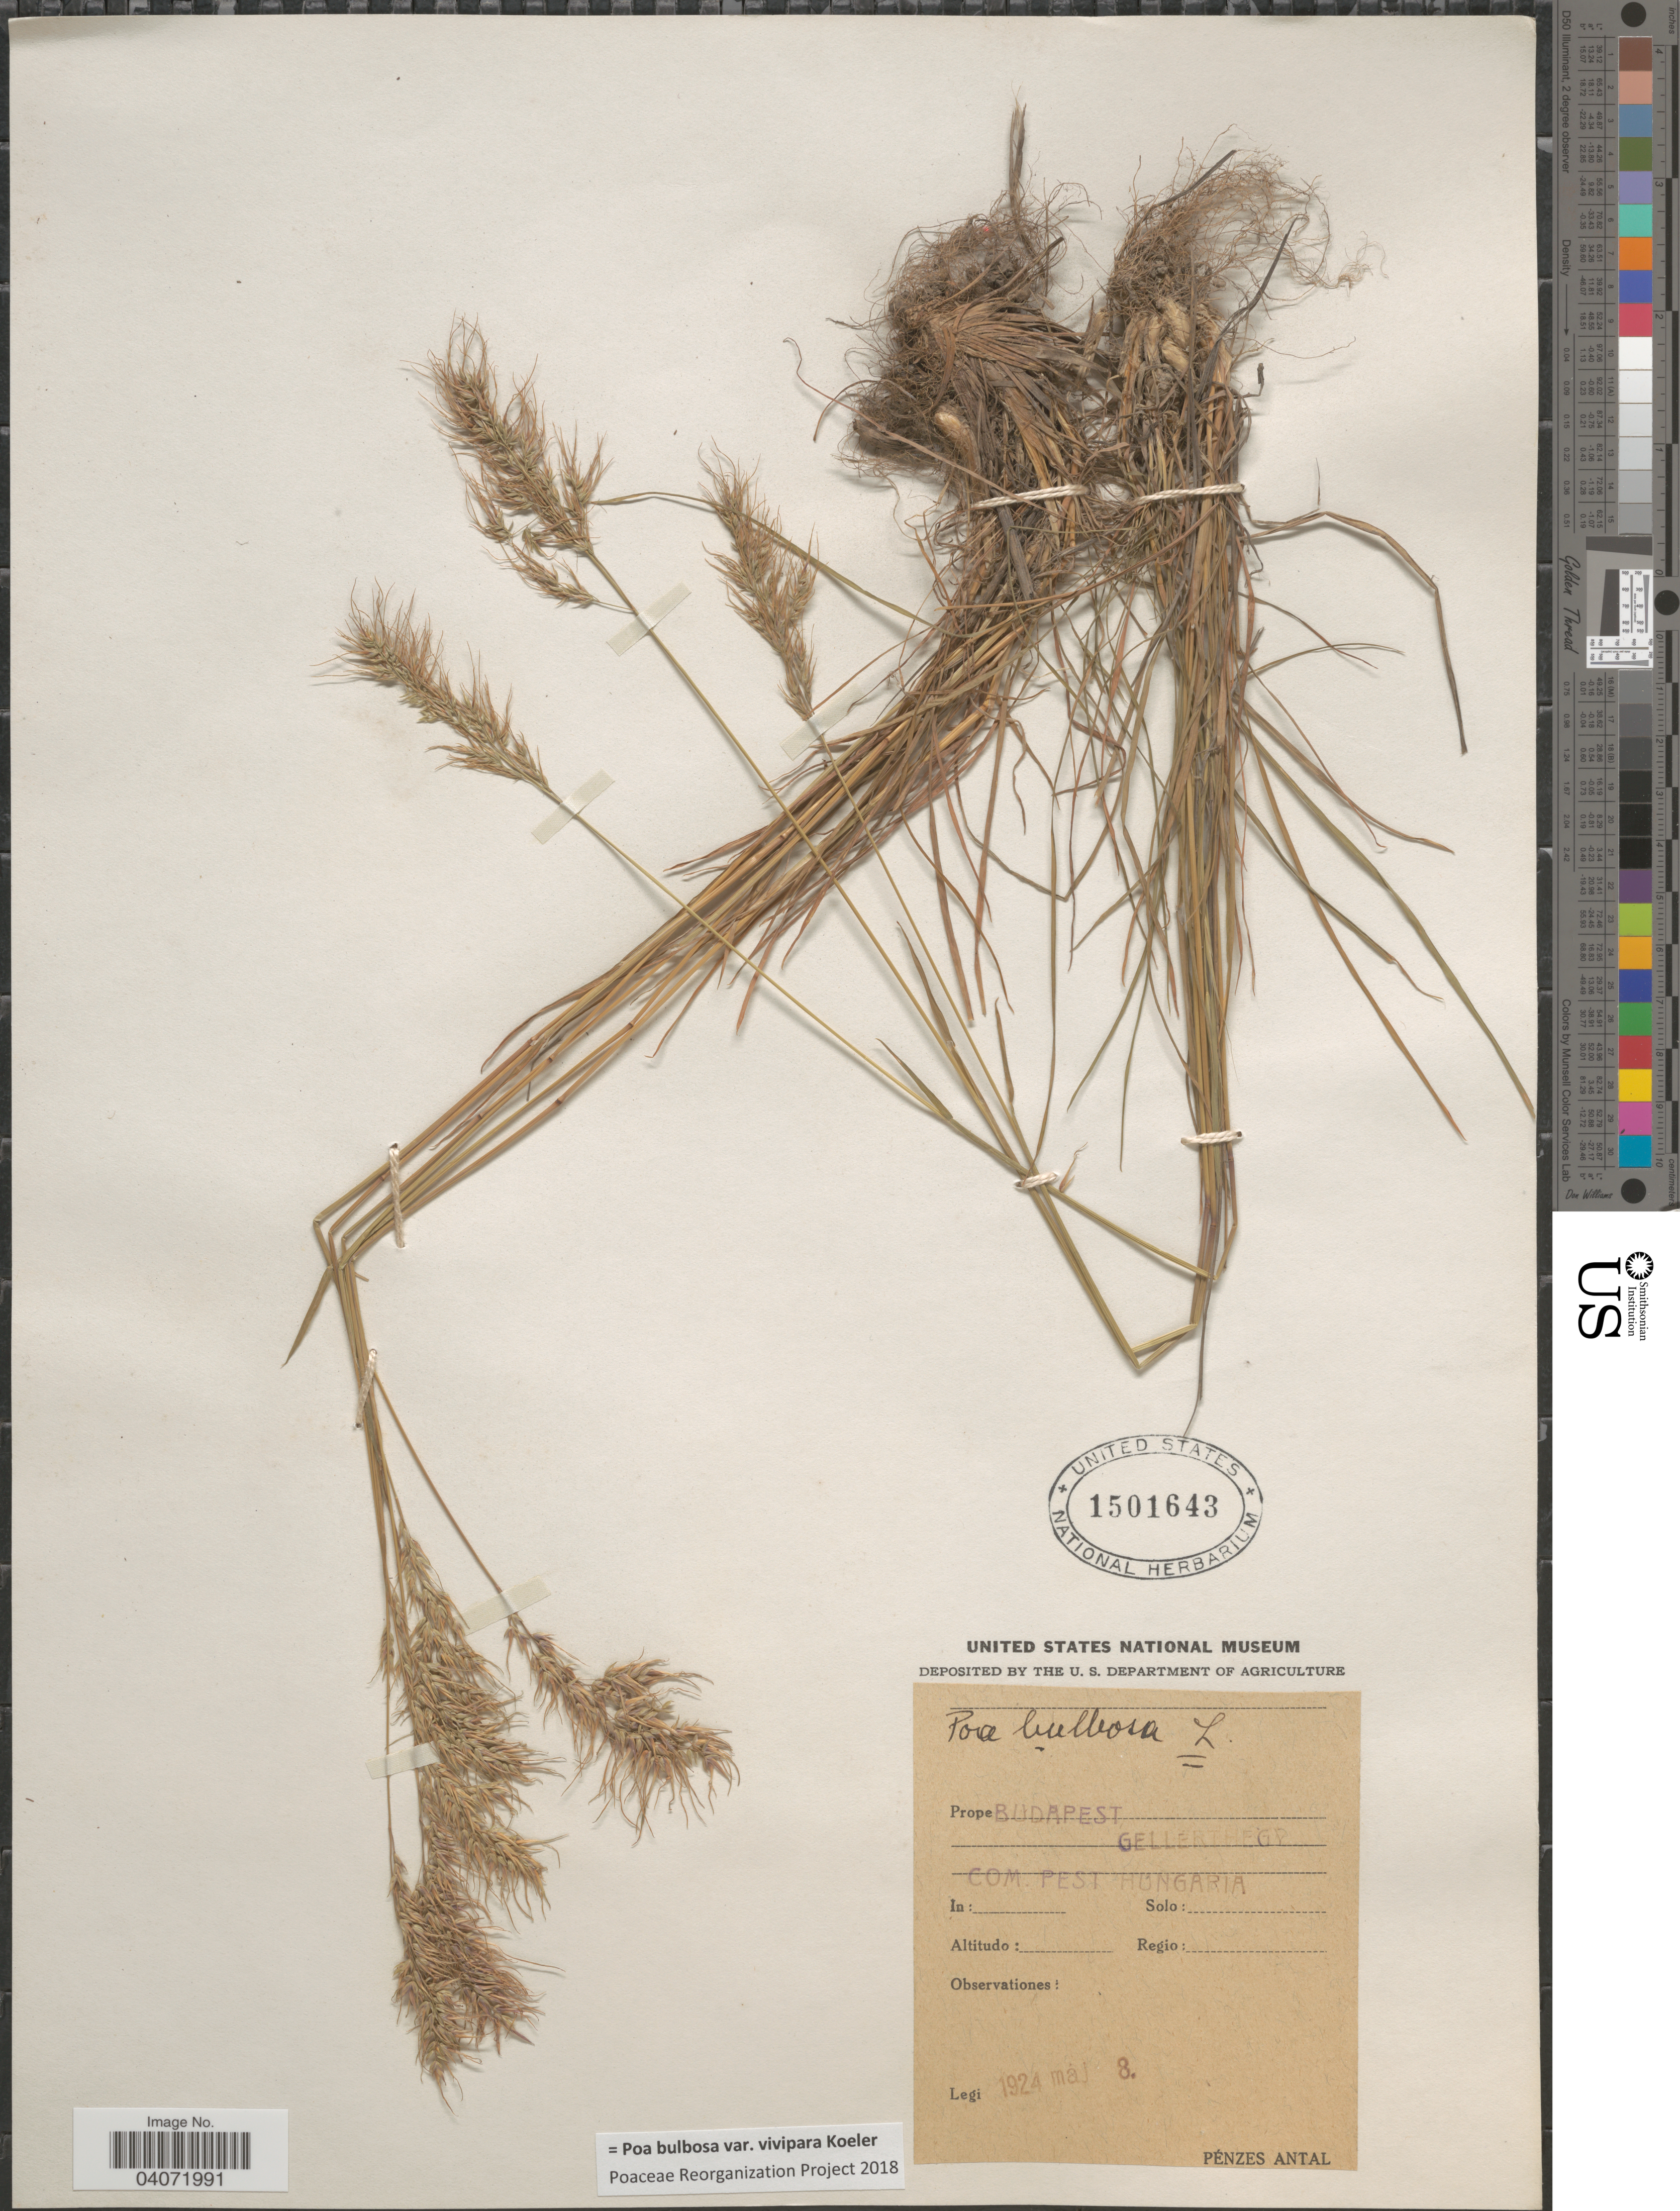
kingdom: Plantae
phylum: Tracheophyta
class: Liliopsida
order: Poales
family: Poaceae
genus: Poa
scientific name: Poa bulbosa subsp. bulbosa var. vivipara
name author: Koeler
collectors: A. Pénzes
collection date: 1924-05-08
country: Hungary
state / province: Budapest, Capital District of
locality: Prope Budapest. Gellerthegy. Com. Pest Hungaria.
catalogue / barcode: US 1501643